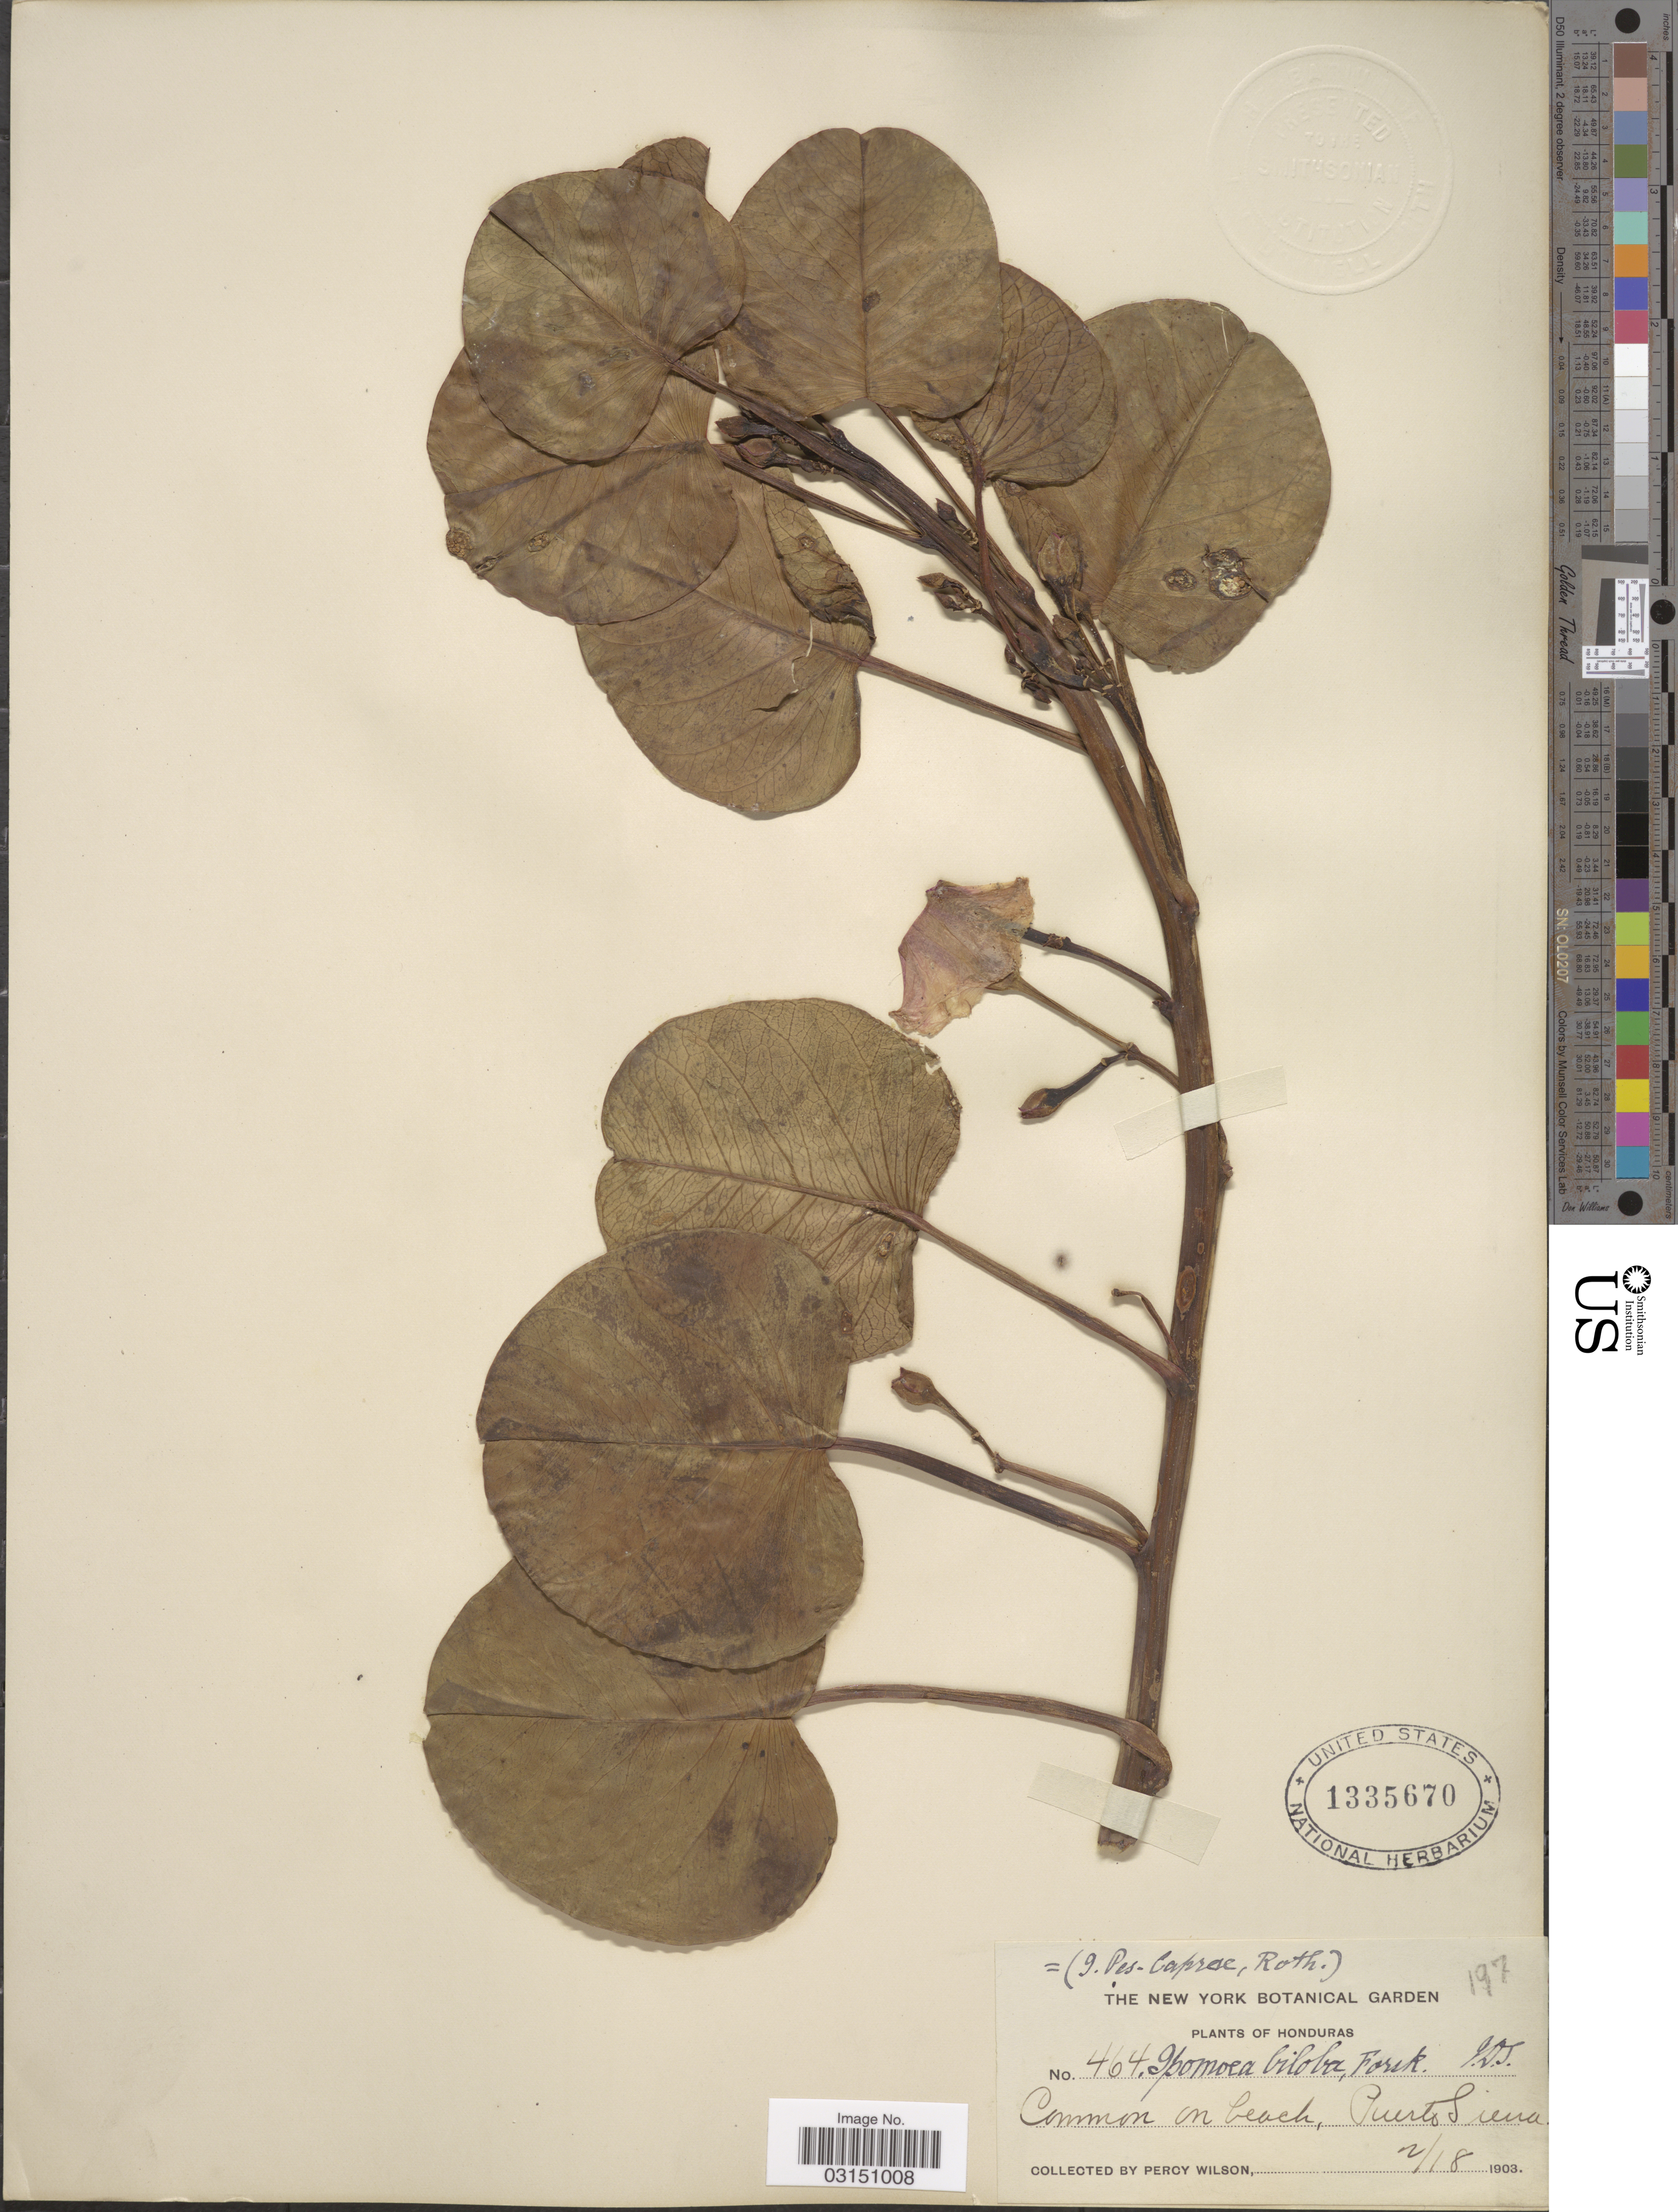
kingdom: Plantae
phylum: Tracheophyta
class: Magnoliopsida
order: Solanales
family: Convolvulaceae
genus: Ipomoea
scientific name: Ipomoea pes-caprae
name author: (L.) R. Br.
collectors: P. Wilson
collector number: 464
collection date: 1903-02-18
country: Honduras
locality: On beach, Puerto Siena.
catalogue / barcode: US 1335670